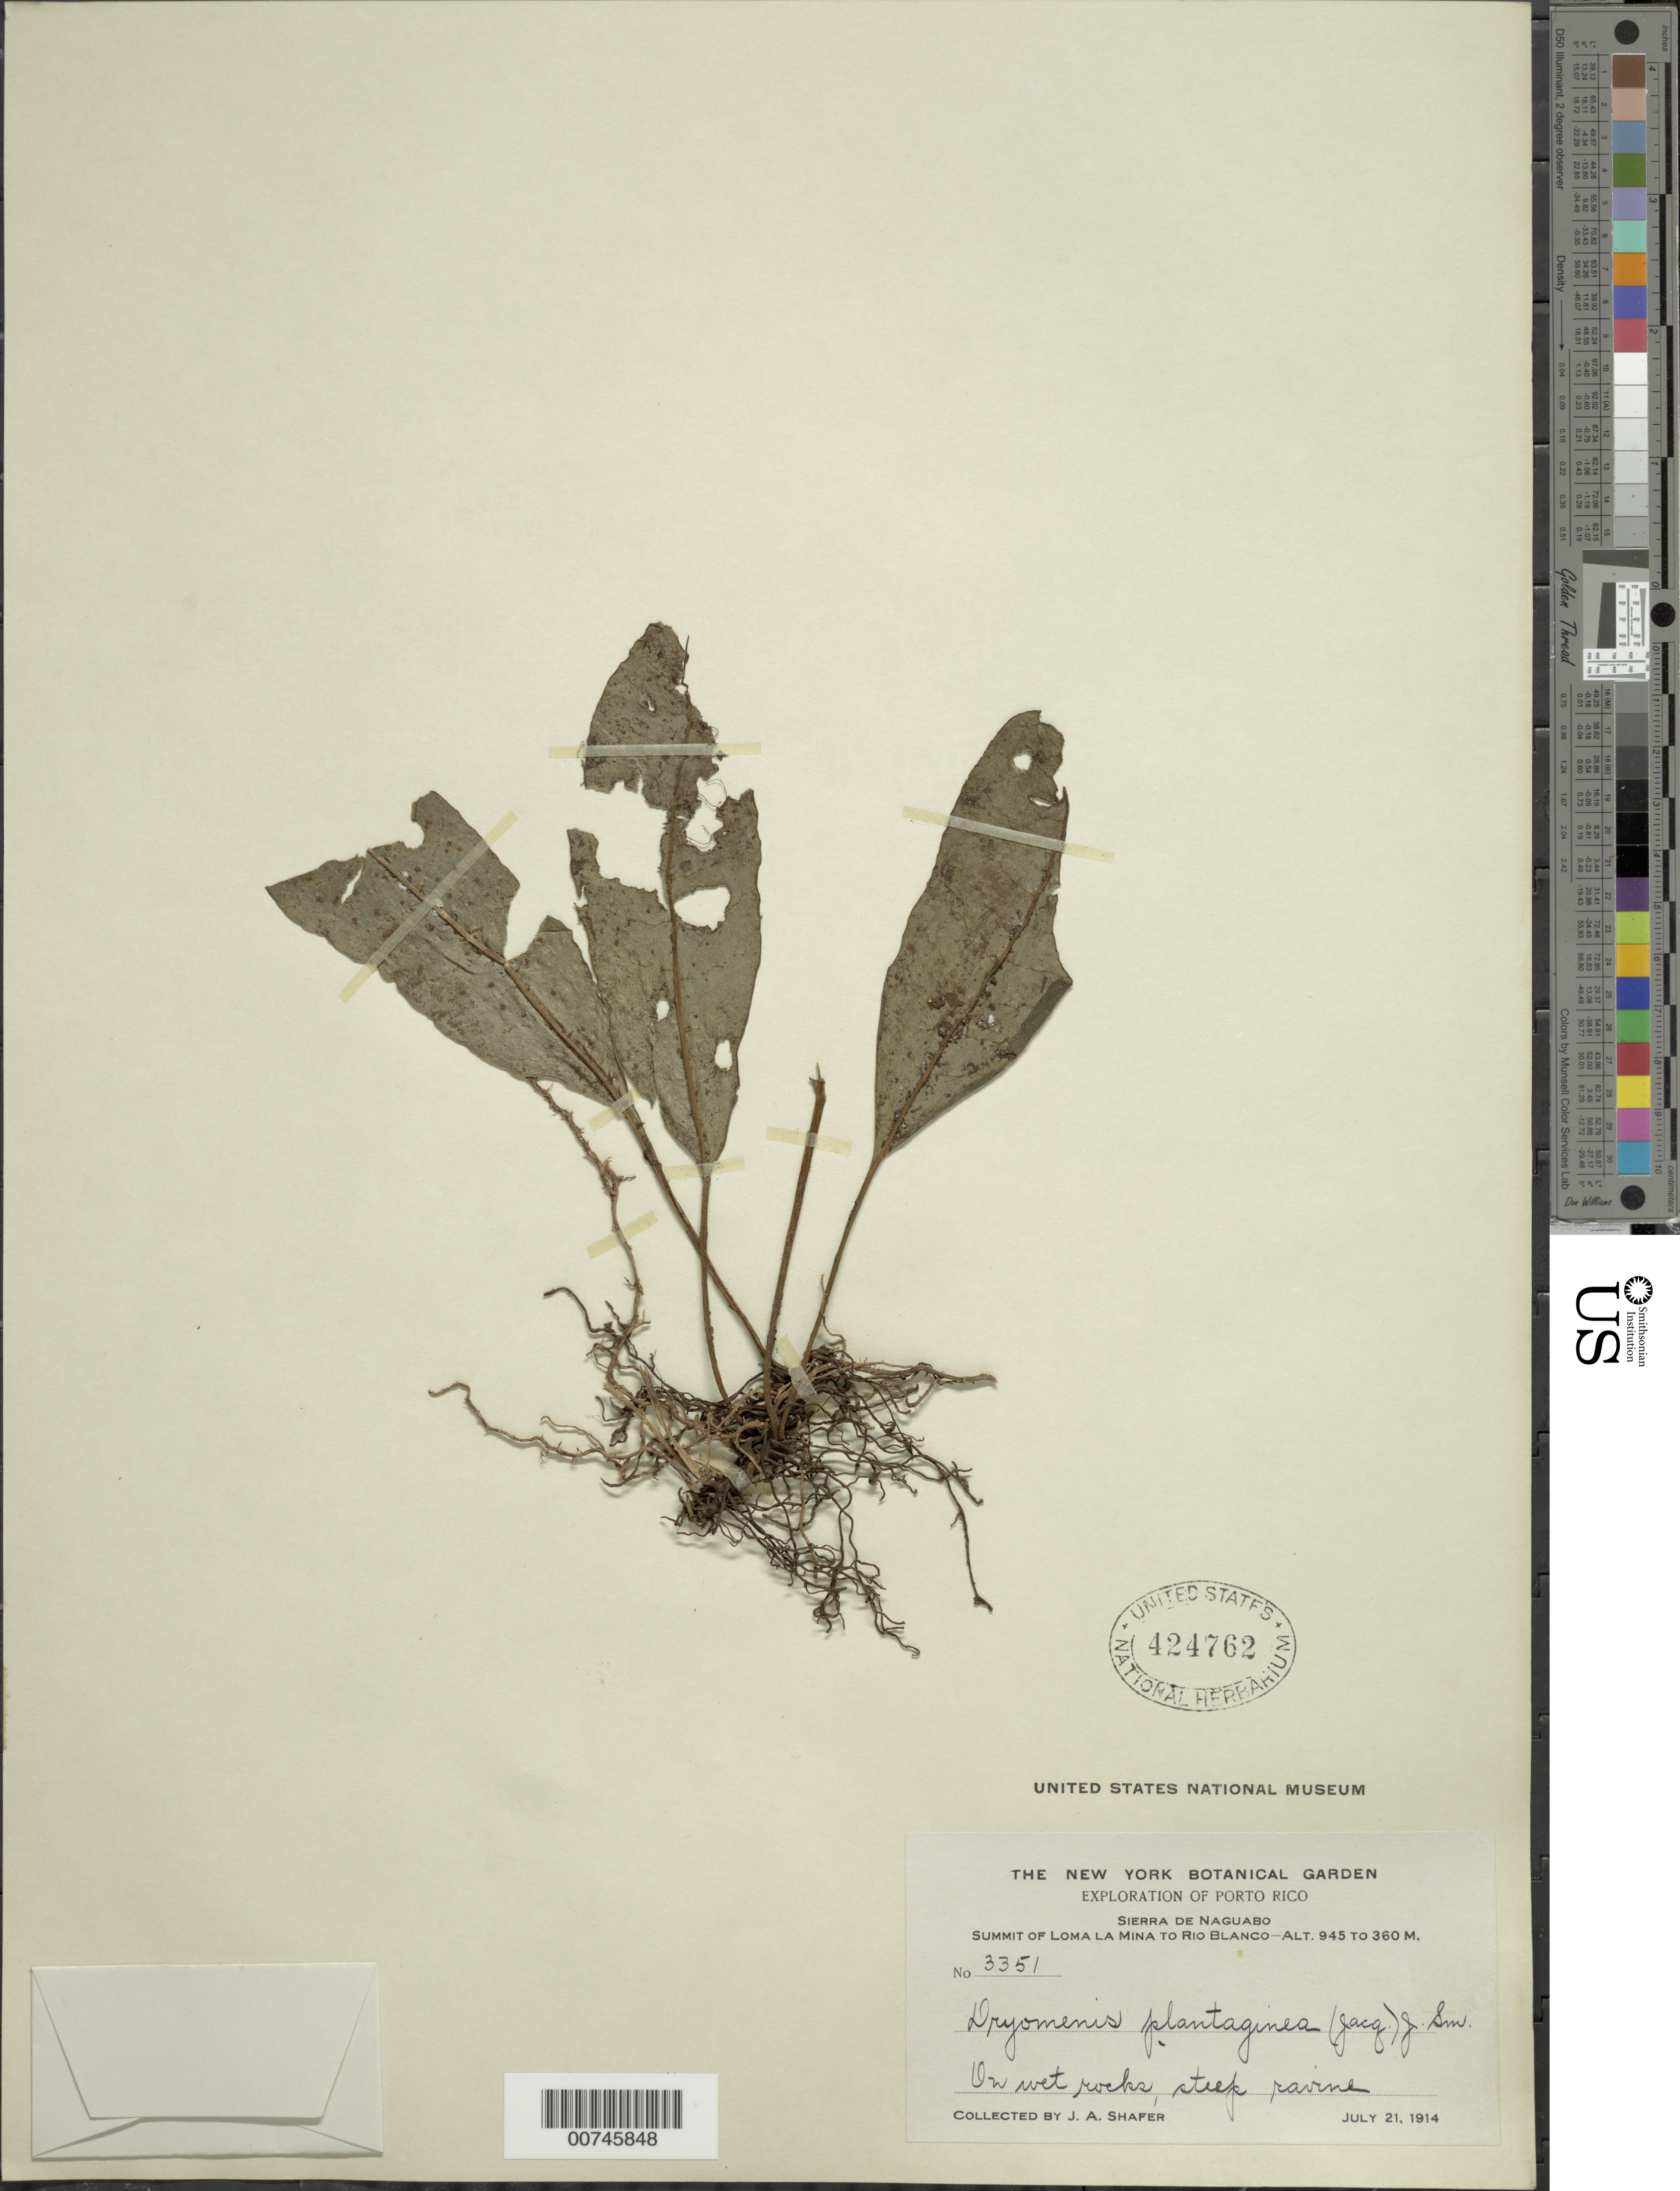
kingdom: Plantae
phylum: Tracheophyta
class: Polypodiopsida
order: Polypodiales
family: Tectariaceae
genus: Tectaria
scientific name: Tectaria plantaginea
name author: (Jacq.) Maxon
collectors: J. A. Shafer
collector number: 3351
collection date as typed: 21 Jul 1914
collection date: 1914-07-21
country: Puerto Rico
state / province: Naguabo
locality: Sierra de Naguabo, summit of Loma La Mina to Río Blanco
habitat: On wet rocks, steep ravine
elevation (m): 360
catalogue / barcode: US 424762